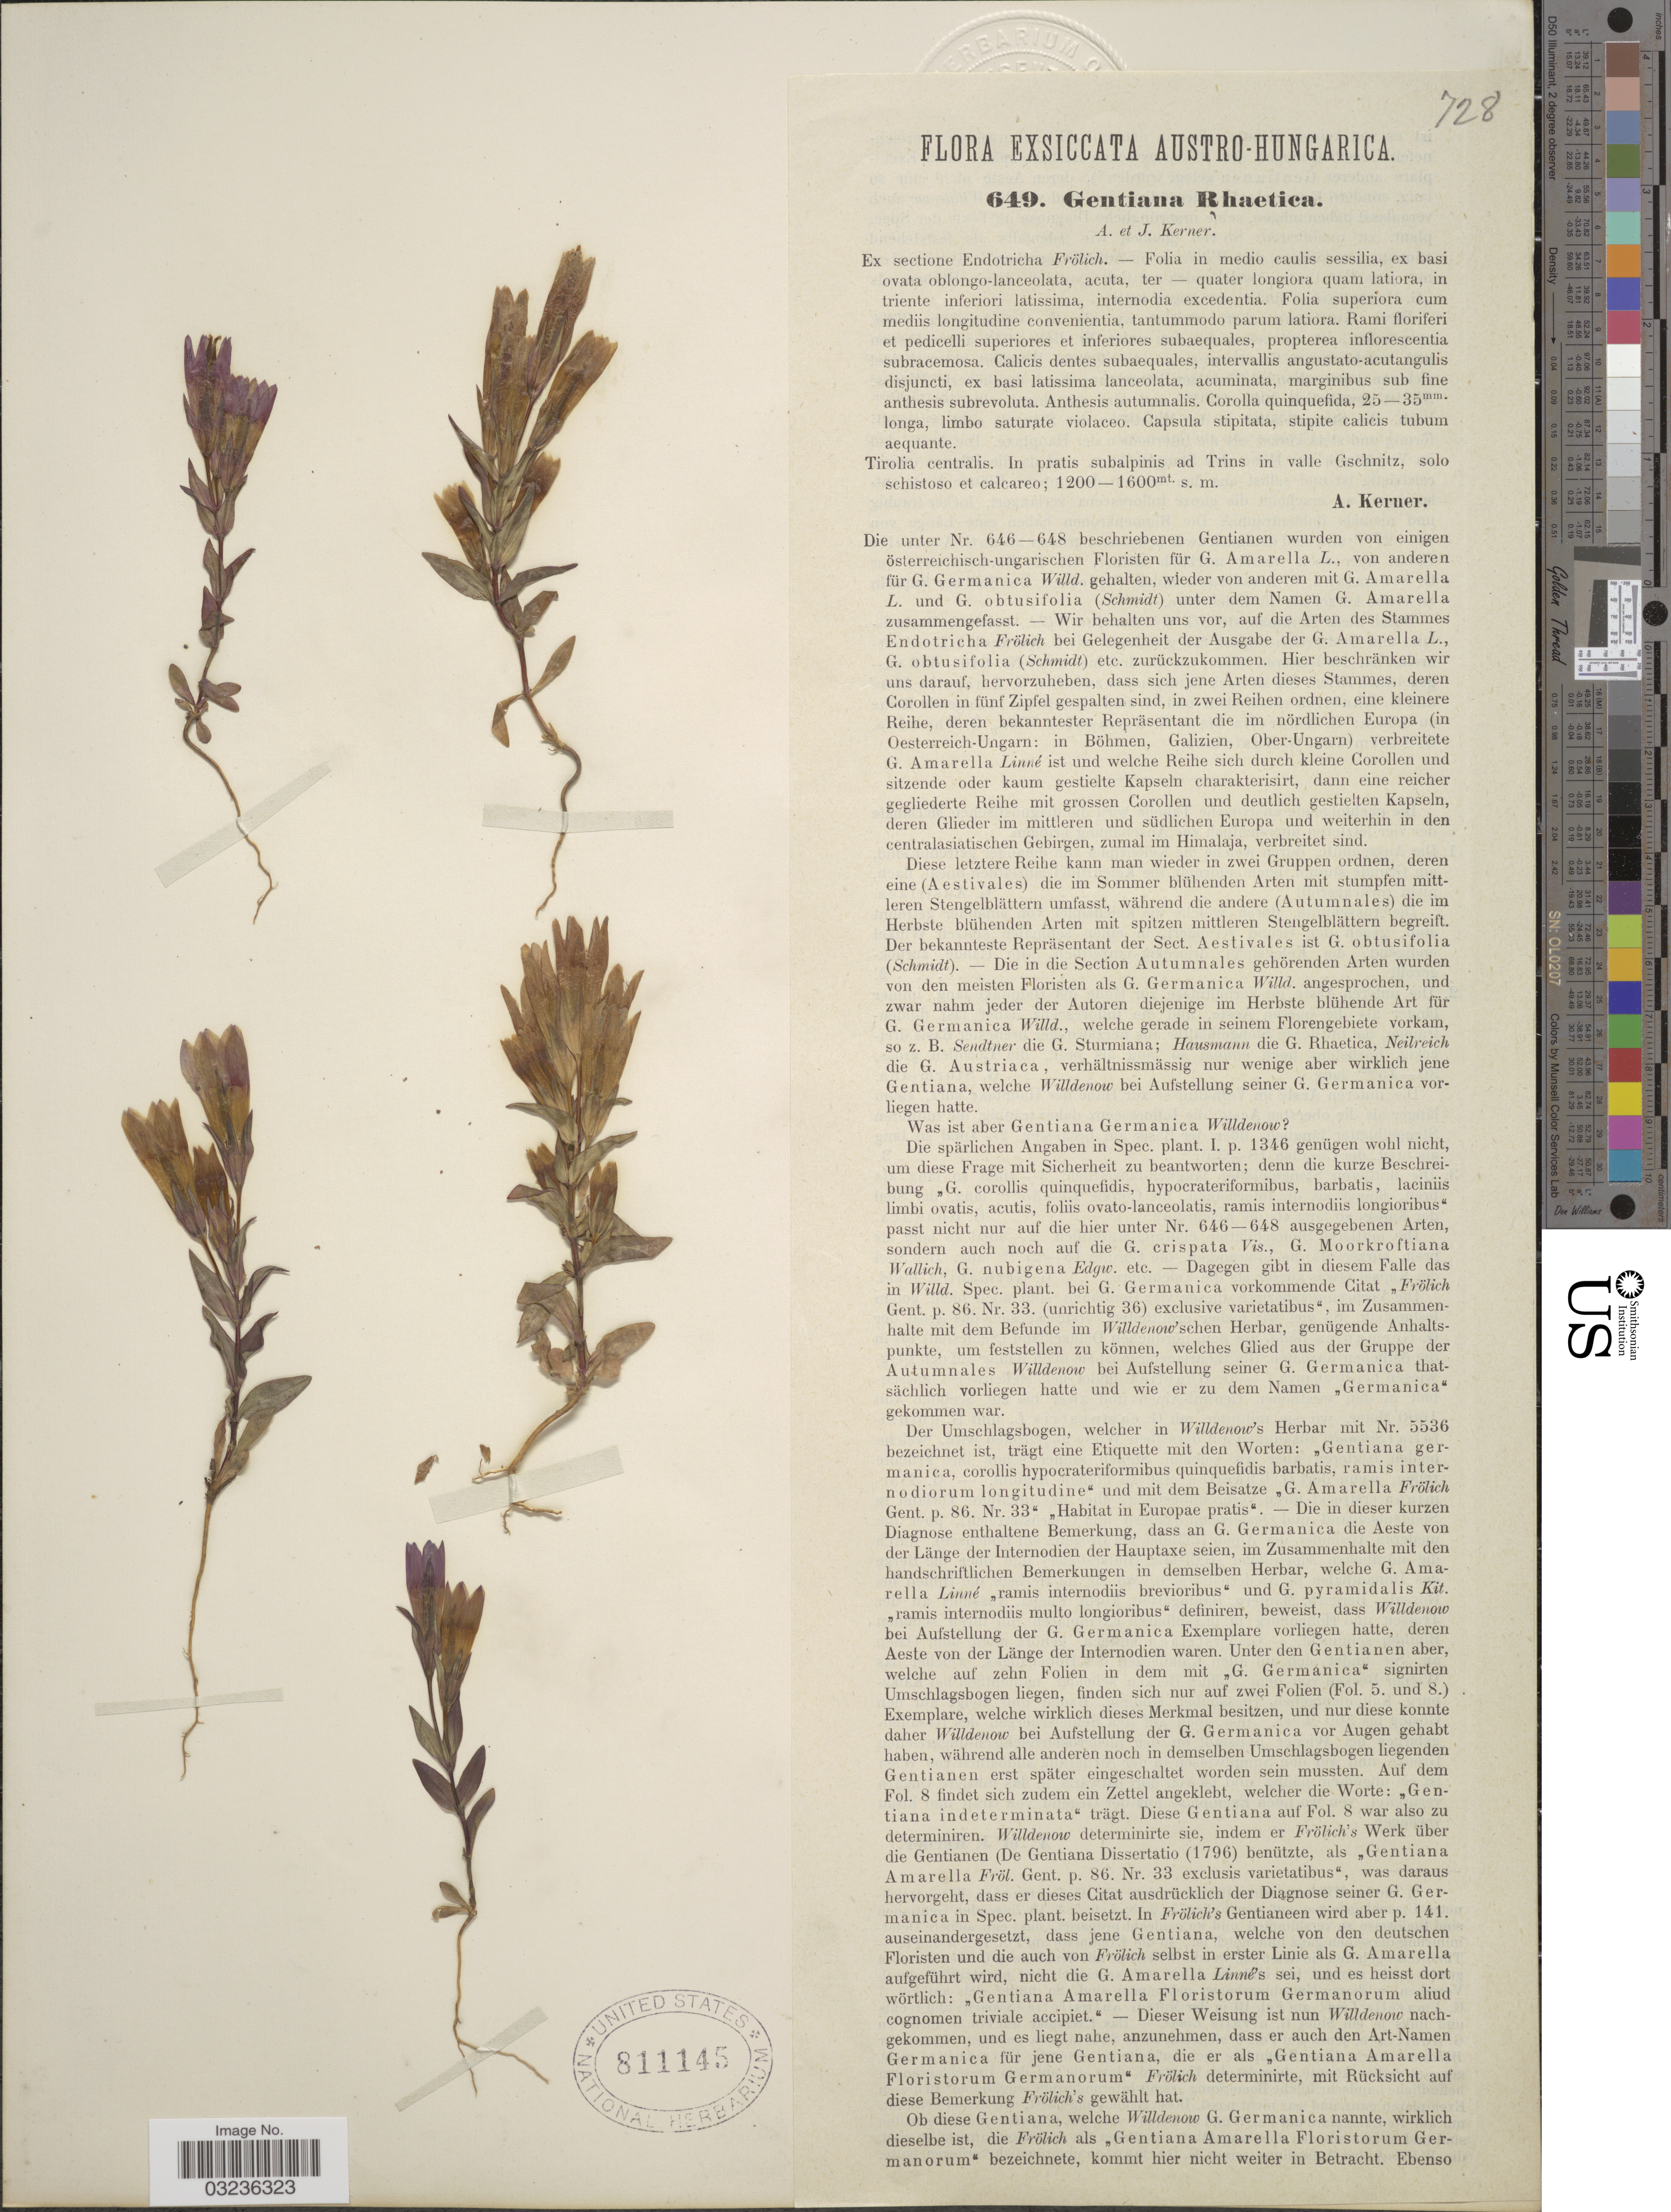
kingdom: Plantae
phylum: Tracheophyta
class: Magnoliopsida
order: Gentianales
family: Gentianaceae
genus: Gentiana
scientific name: Gentiana rhaetica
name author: A. Kern. & Jos. Kern.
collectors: A. Kerner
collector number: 649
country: Austria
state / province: Tirol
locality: Tirolia centralis. In pratis subalpinis ad Trins in valle Gschnitz, solo schistoso et calcareo.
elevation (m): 1200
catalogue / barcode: US 811145